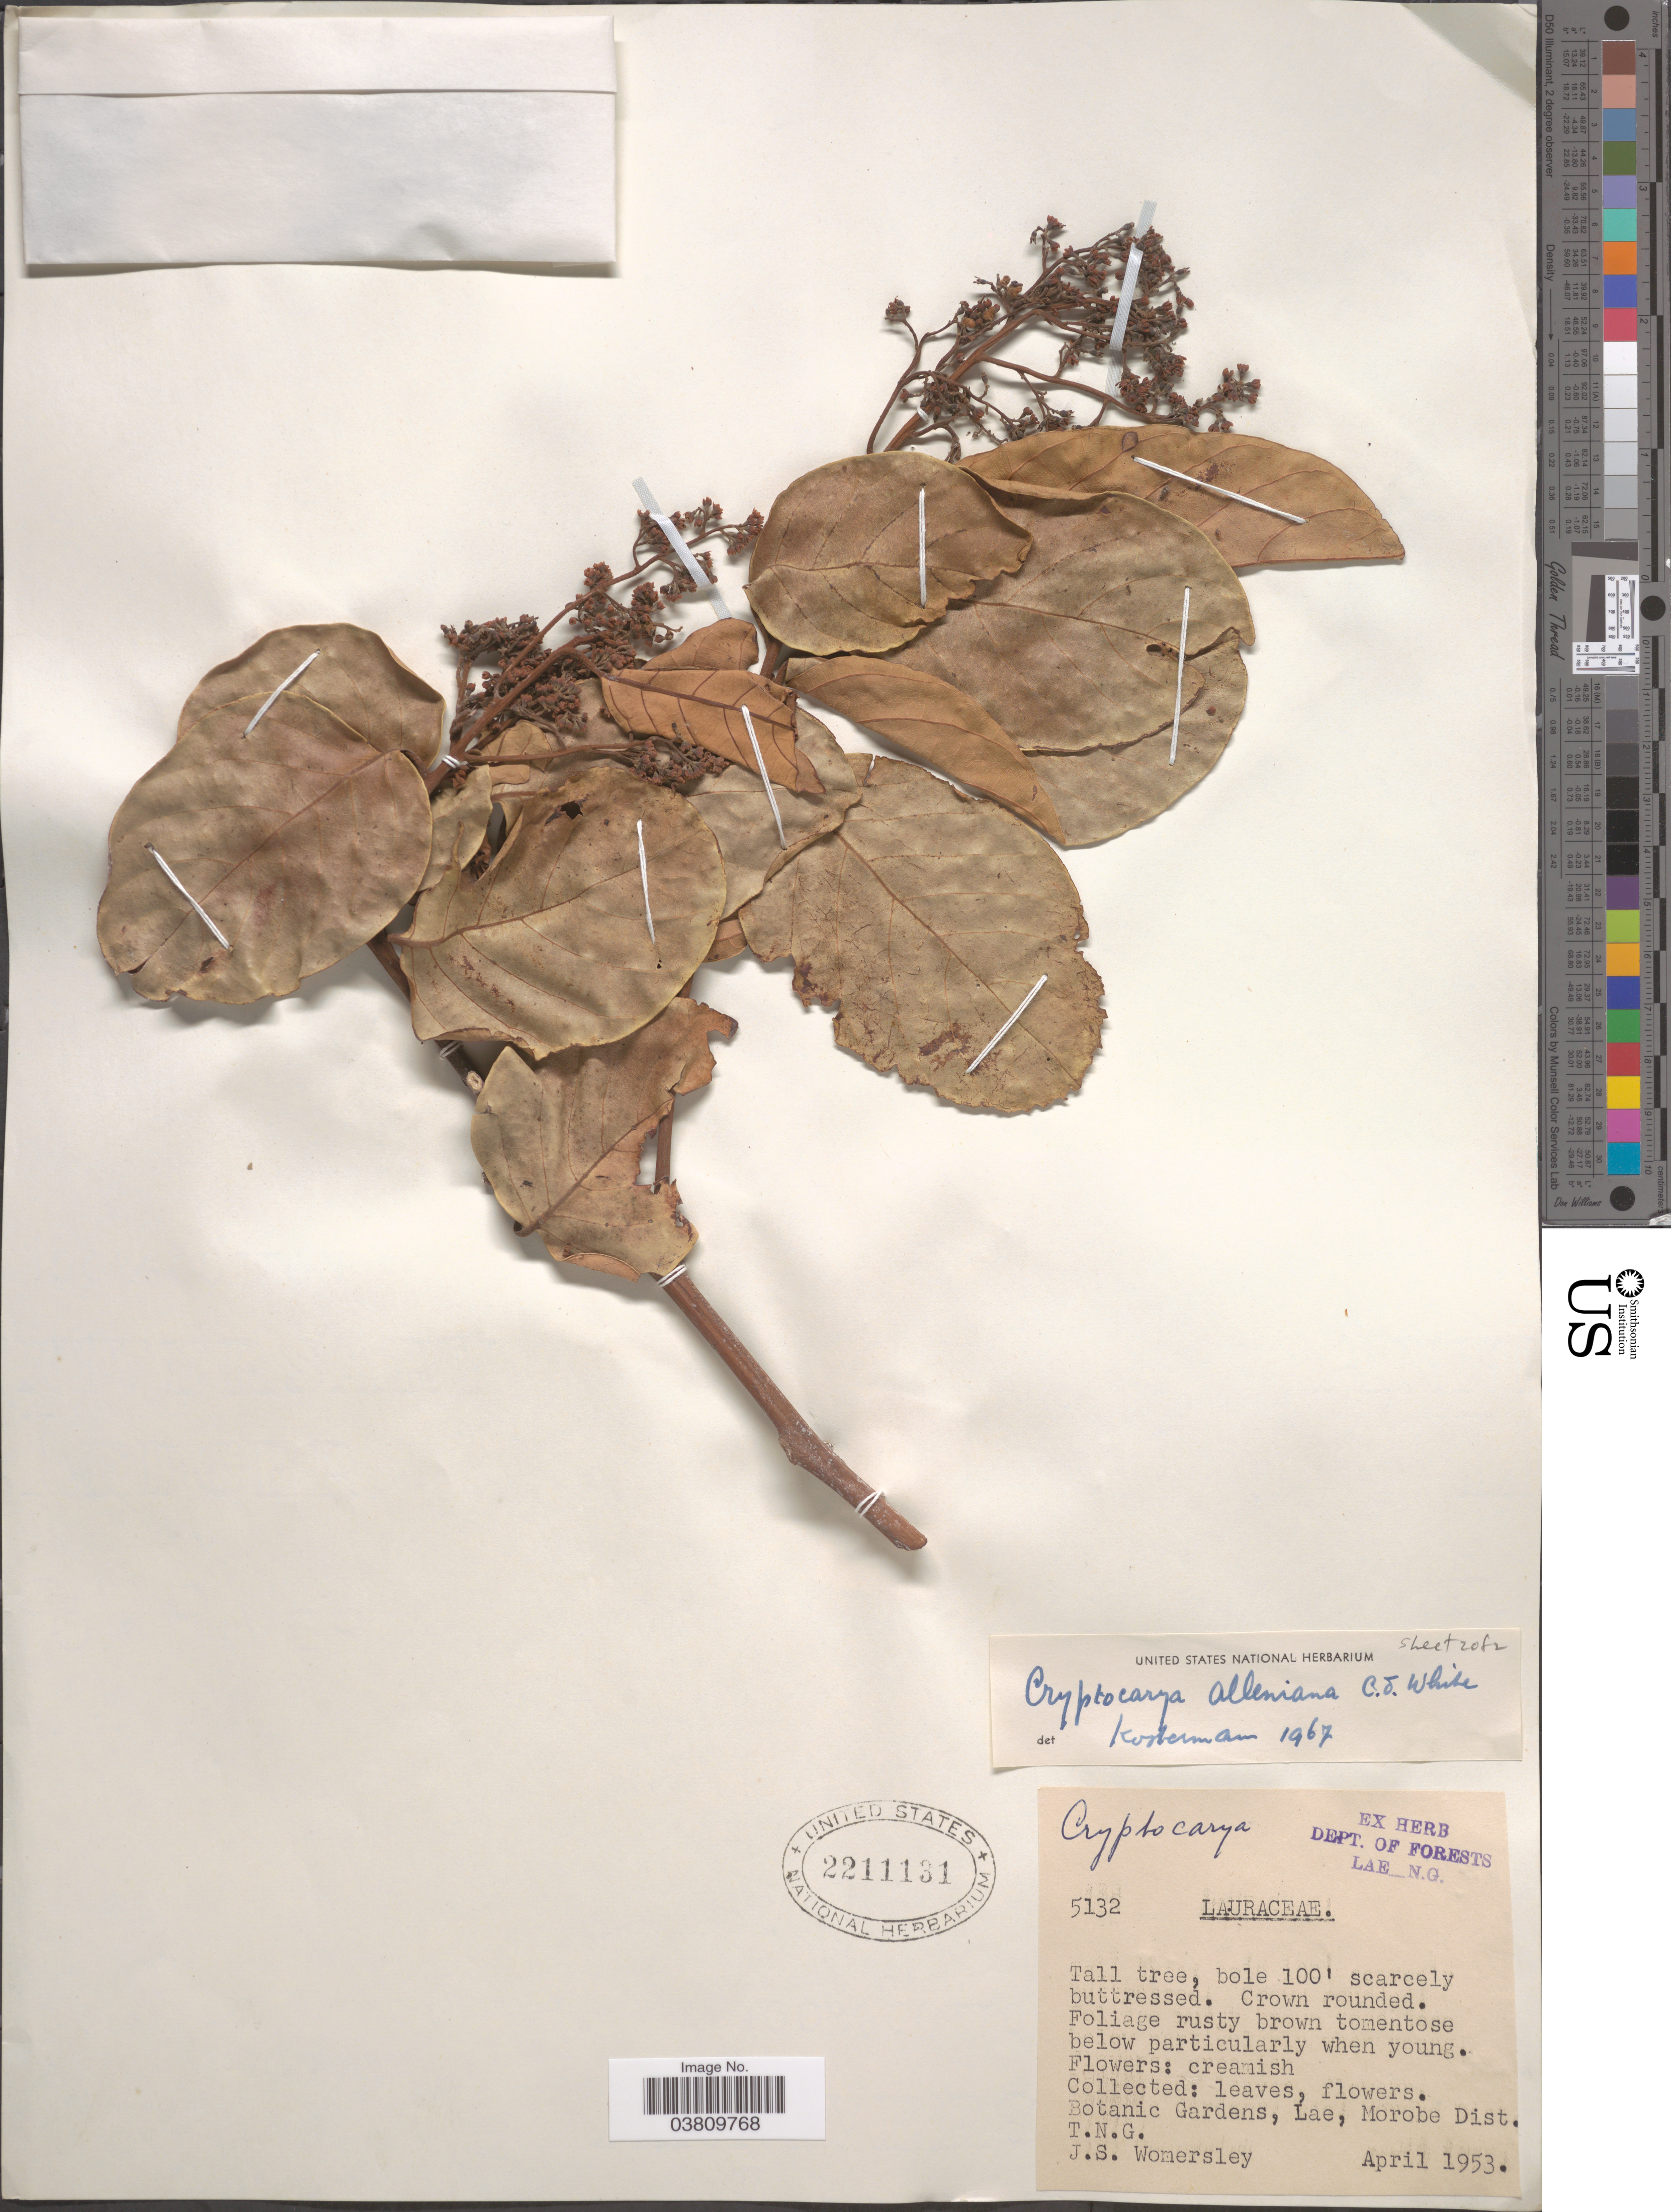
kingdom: Plantae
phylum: Tracheophyta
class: Magnoliopsida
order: Laurales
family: Lauraceae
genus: Cryptocarya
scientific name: Cryptocarya alleniana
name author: C.T. White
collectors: J. S. Womersley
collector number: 5132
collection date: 1953-04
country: Papua New Guinea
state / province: Morobe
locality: Botanic Gardens, Lae, Morobe Dist. T.N.G.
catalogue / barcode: US 2211131